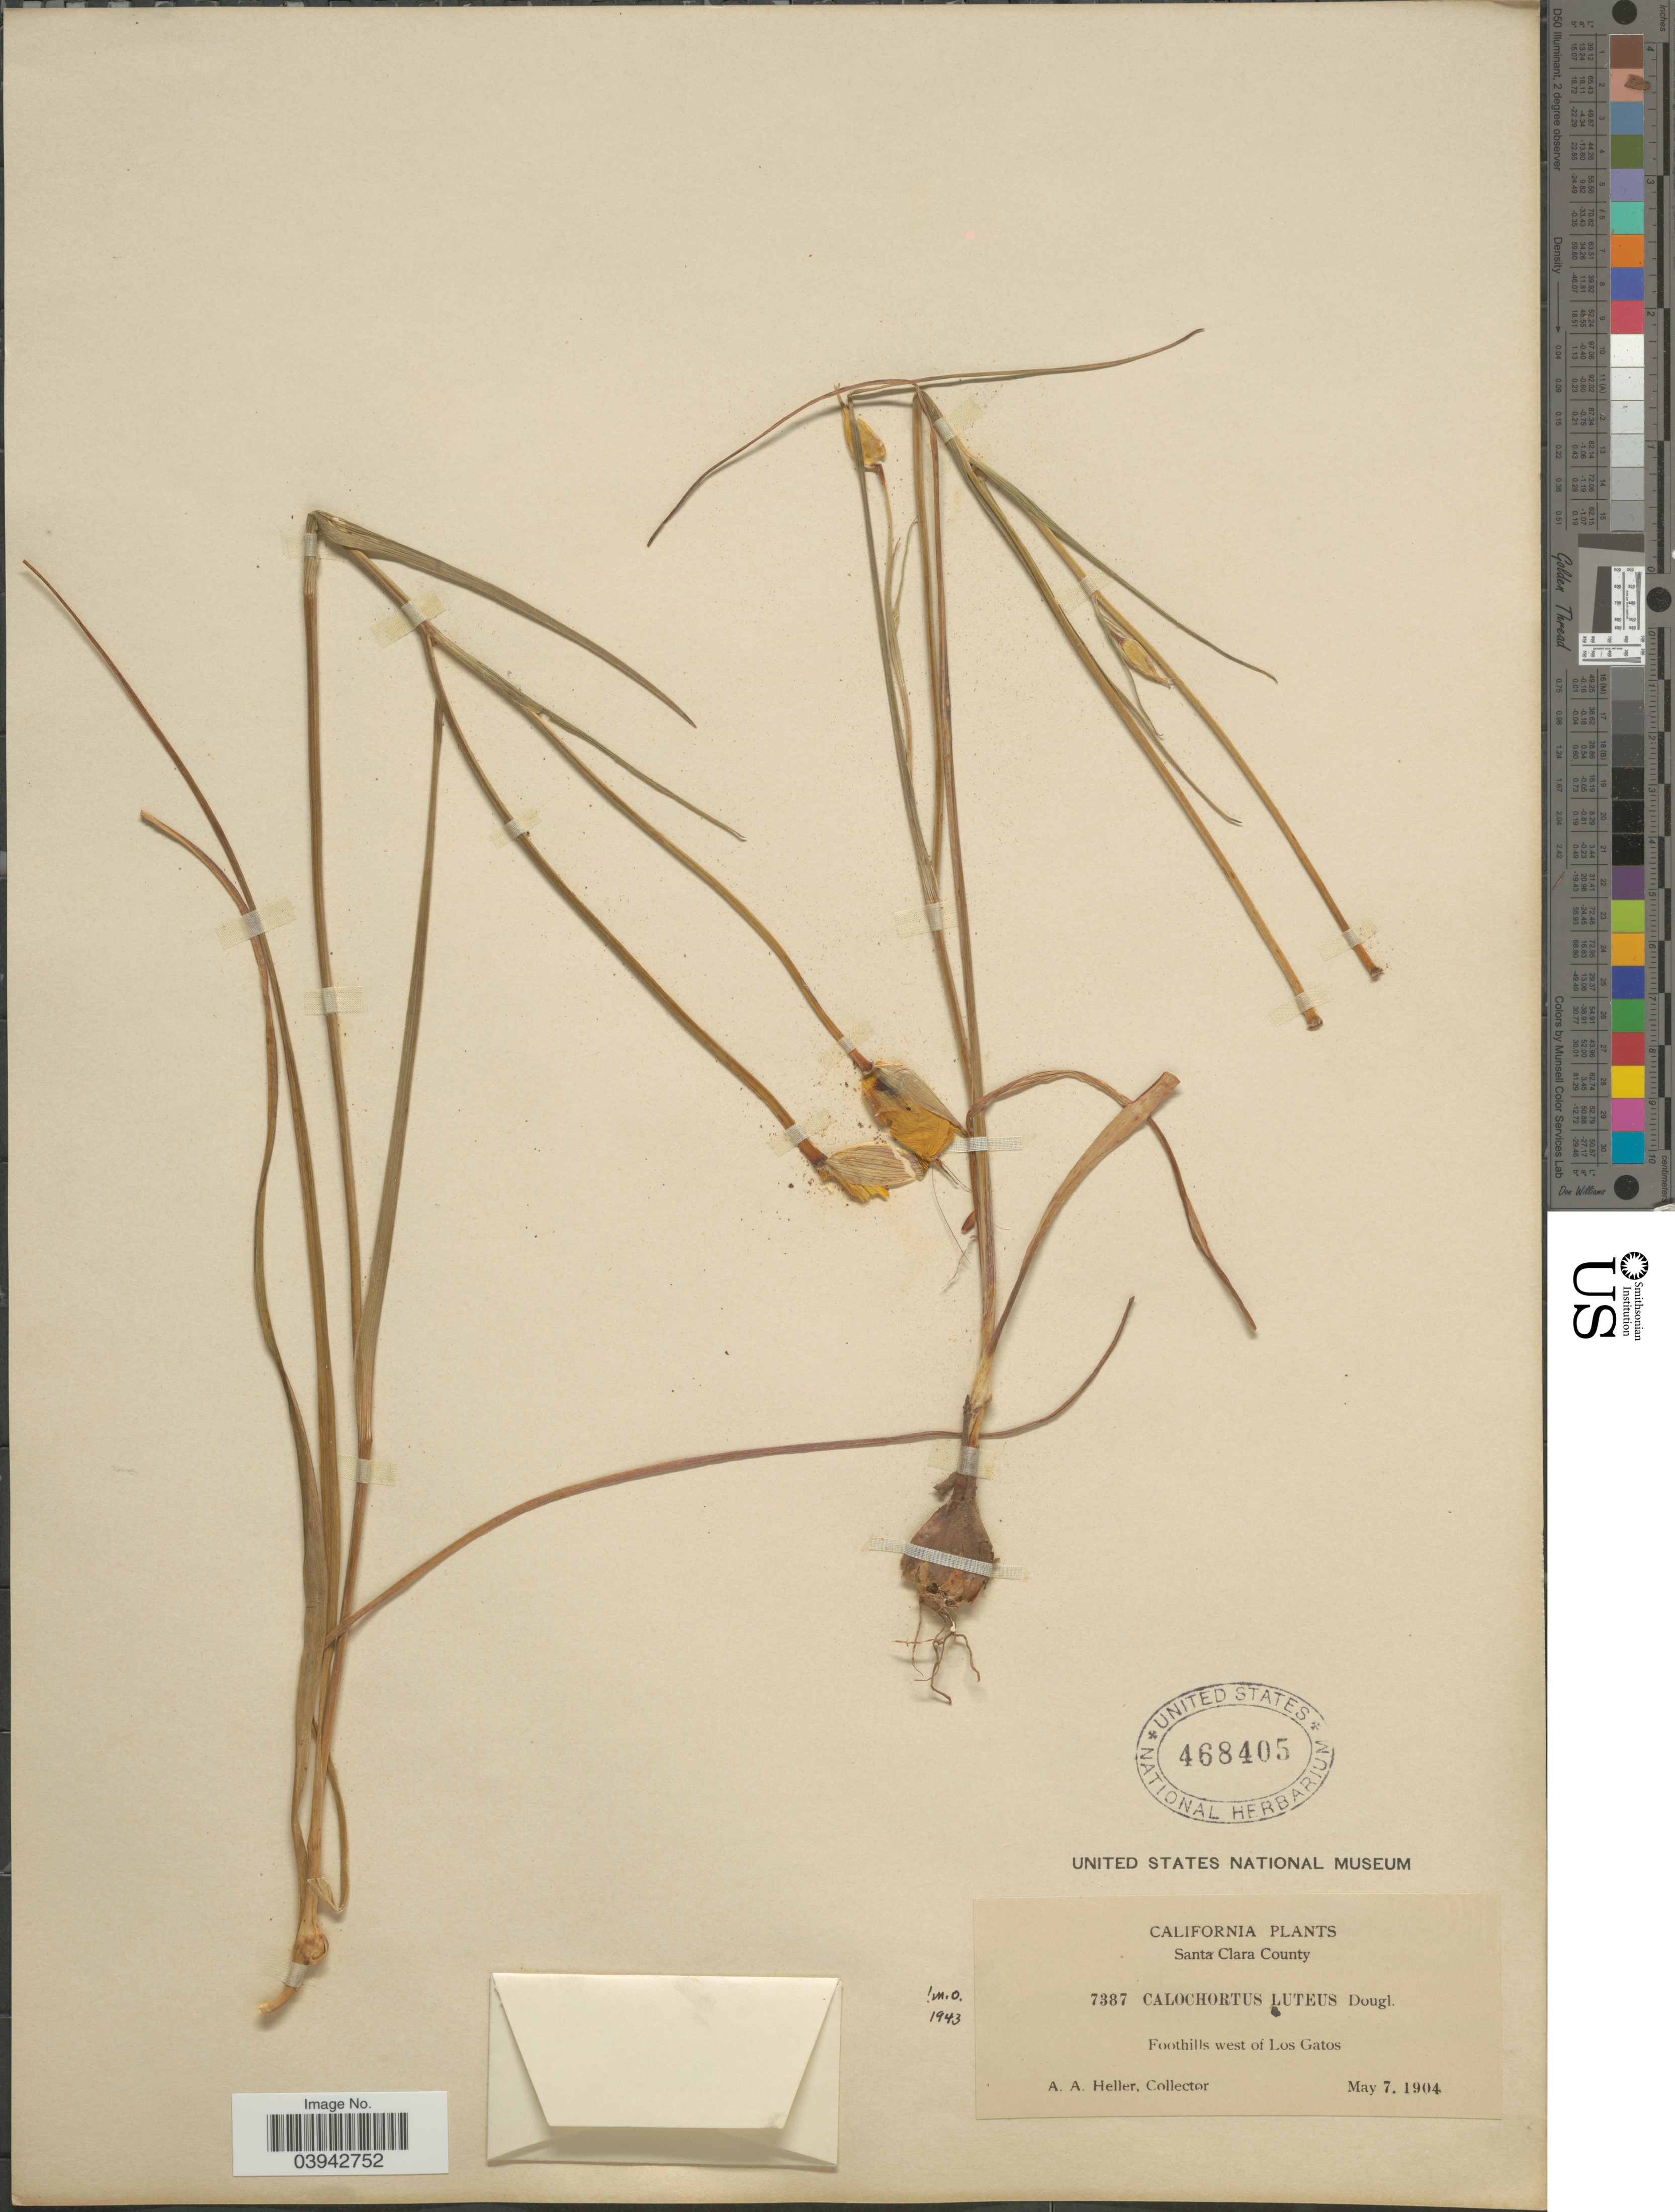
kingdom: Plantae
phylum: Tracheophyta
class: Liliopsida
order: Liliales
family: Liliaceae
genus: Calochortus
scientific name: Calochortus luteus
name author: Douglas ex Lindl.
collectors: A. A. Heller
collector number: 7387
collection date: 1904-05-07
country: United States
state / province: California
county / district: Santa Clara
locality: Santa Clara County. Foothills west of Los Gatos.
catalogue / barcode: US 468405